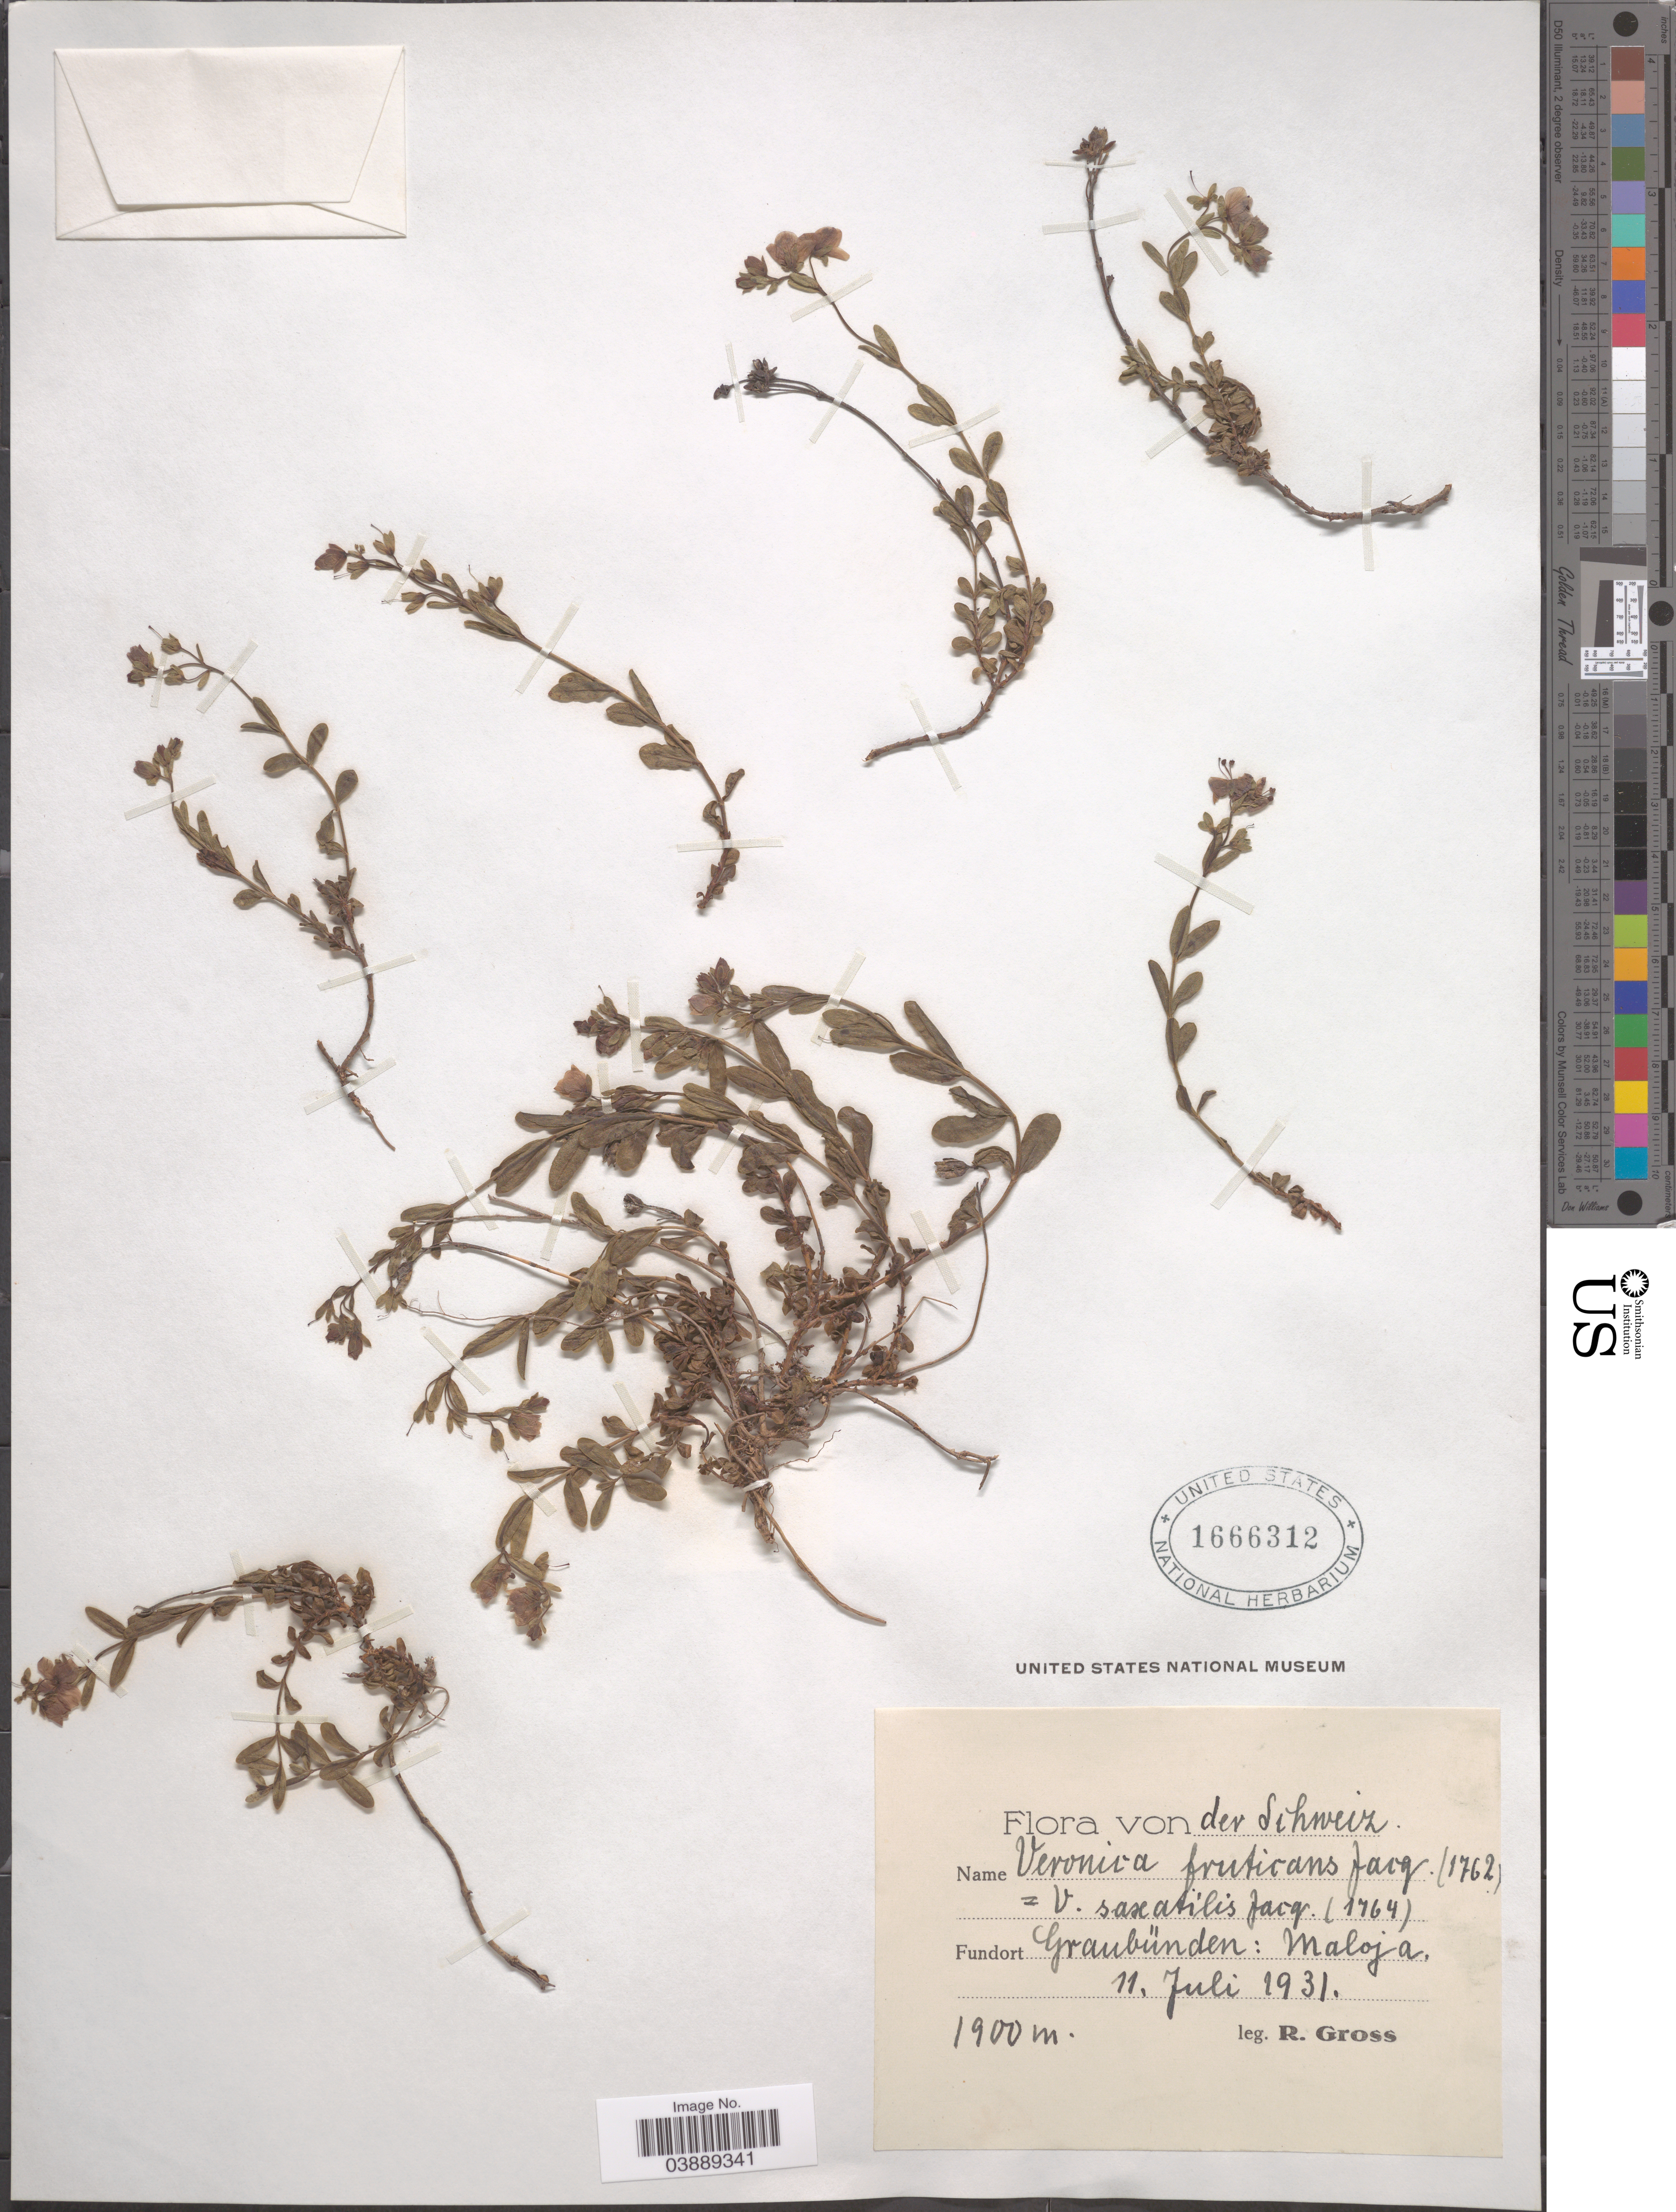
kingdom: Plantae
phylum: Tracheophyta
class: Magnoliopsida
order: Lamiales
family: Plantaginaceae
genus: Veronica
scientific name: Veronica fruticans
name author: Jacq.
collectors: R. Gross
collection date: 1931-07-11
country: Switzerland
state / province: Graubunden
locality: Schweiz. Maloja.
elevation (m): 1900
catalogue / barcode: US 1666312